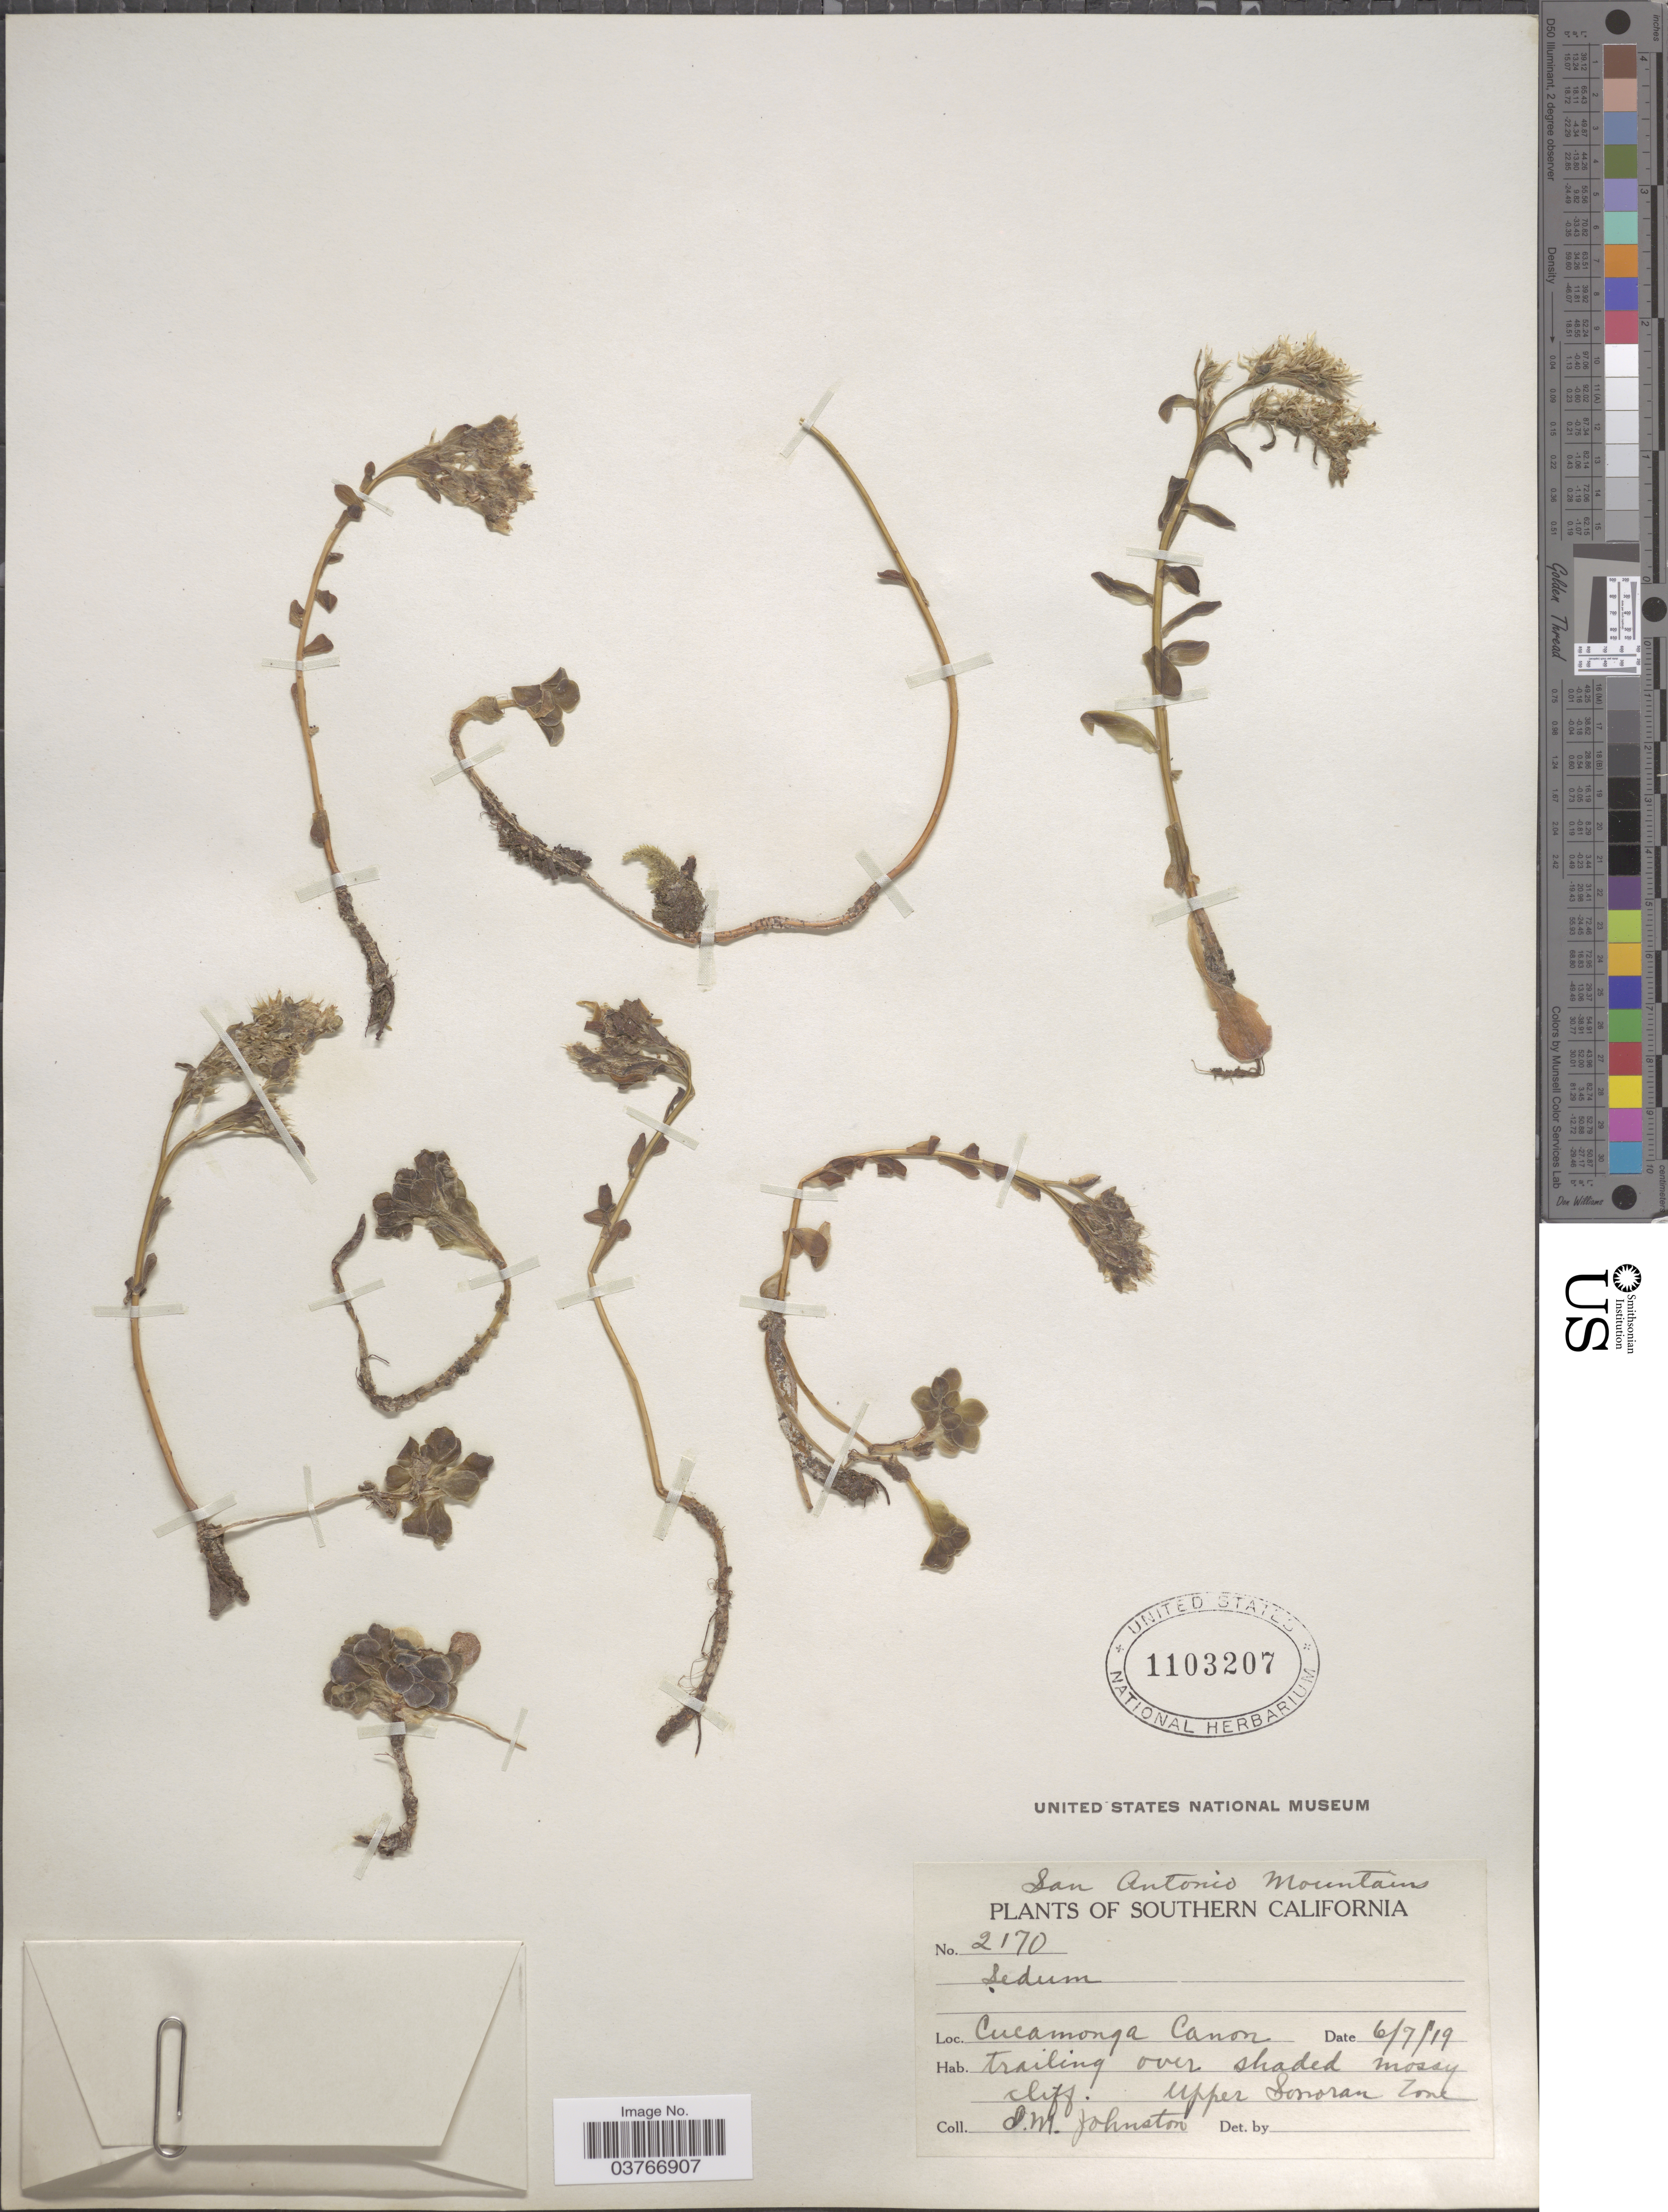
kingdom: Plantae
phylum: Tracheophyta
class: Magnoliopsida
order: Saxifragales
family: Crassulaceae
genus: Sedum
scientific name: Sedum sp.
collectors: I.M. Johnston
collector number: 2170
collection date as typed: Transcribed d/m/y: 7/6/19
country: United States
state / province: California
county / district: Los Angeles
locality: San Antonio Mountains. Southern California. Cucamonga Canon. Upper Sonoran Zone.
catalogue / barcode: US 1103207